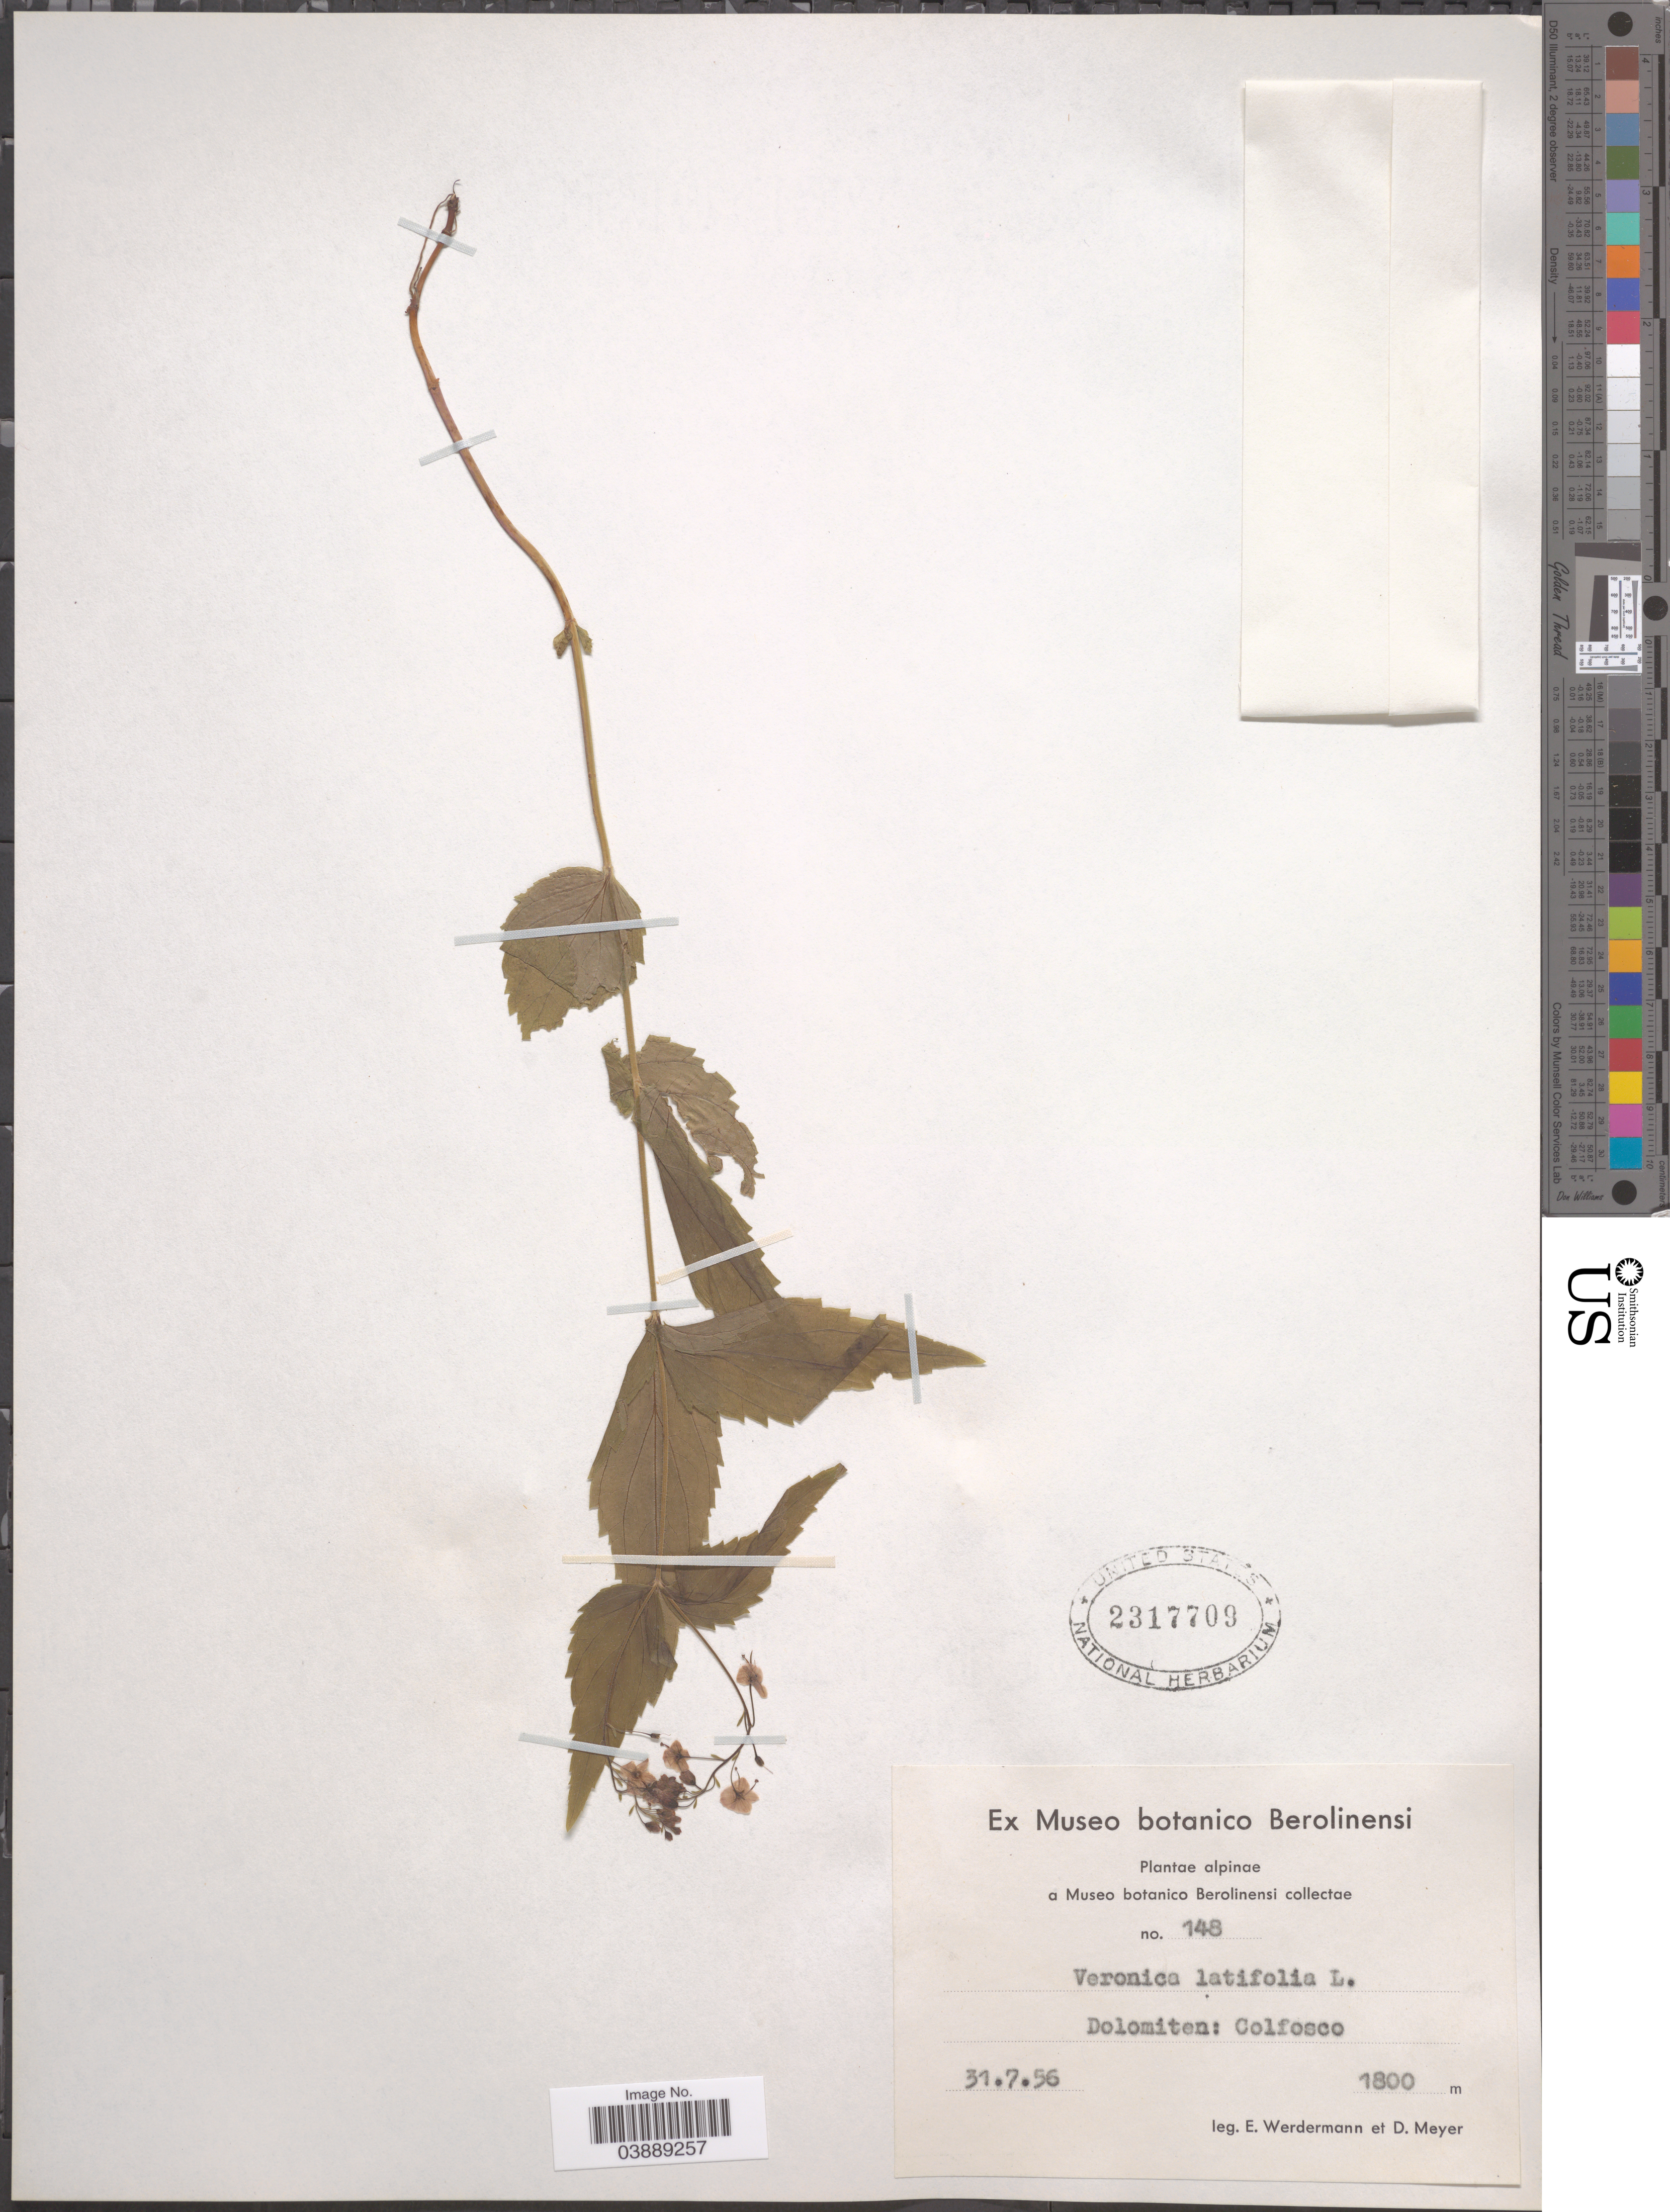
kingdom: Plantae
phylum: Tracheophyta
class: Magnoliopsida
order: Lamiales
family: Plantaginaceae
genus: Veronica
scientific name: Veronica latifolia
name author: L.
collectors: E. Werdermann & D. Meyer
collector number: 148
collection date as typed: Transcribed d/m/y: 31/7/56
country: Italy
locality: Dolomiten: Colfosco.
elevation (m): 1800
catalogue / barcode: US 2317709